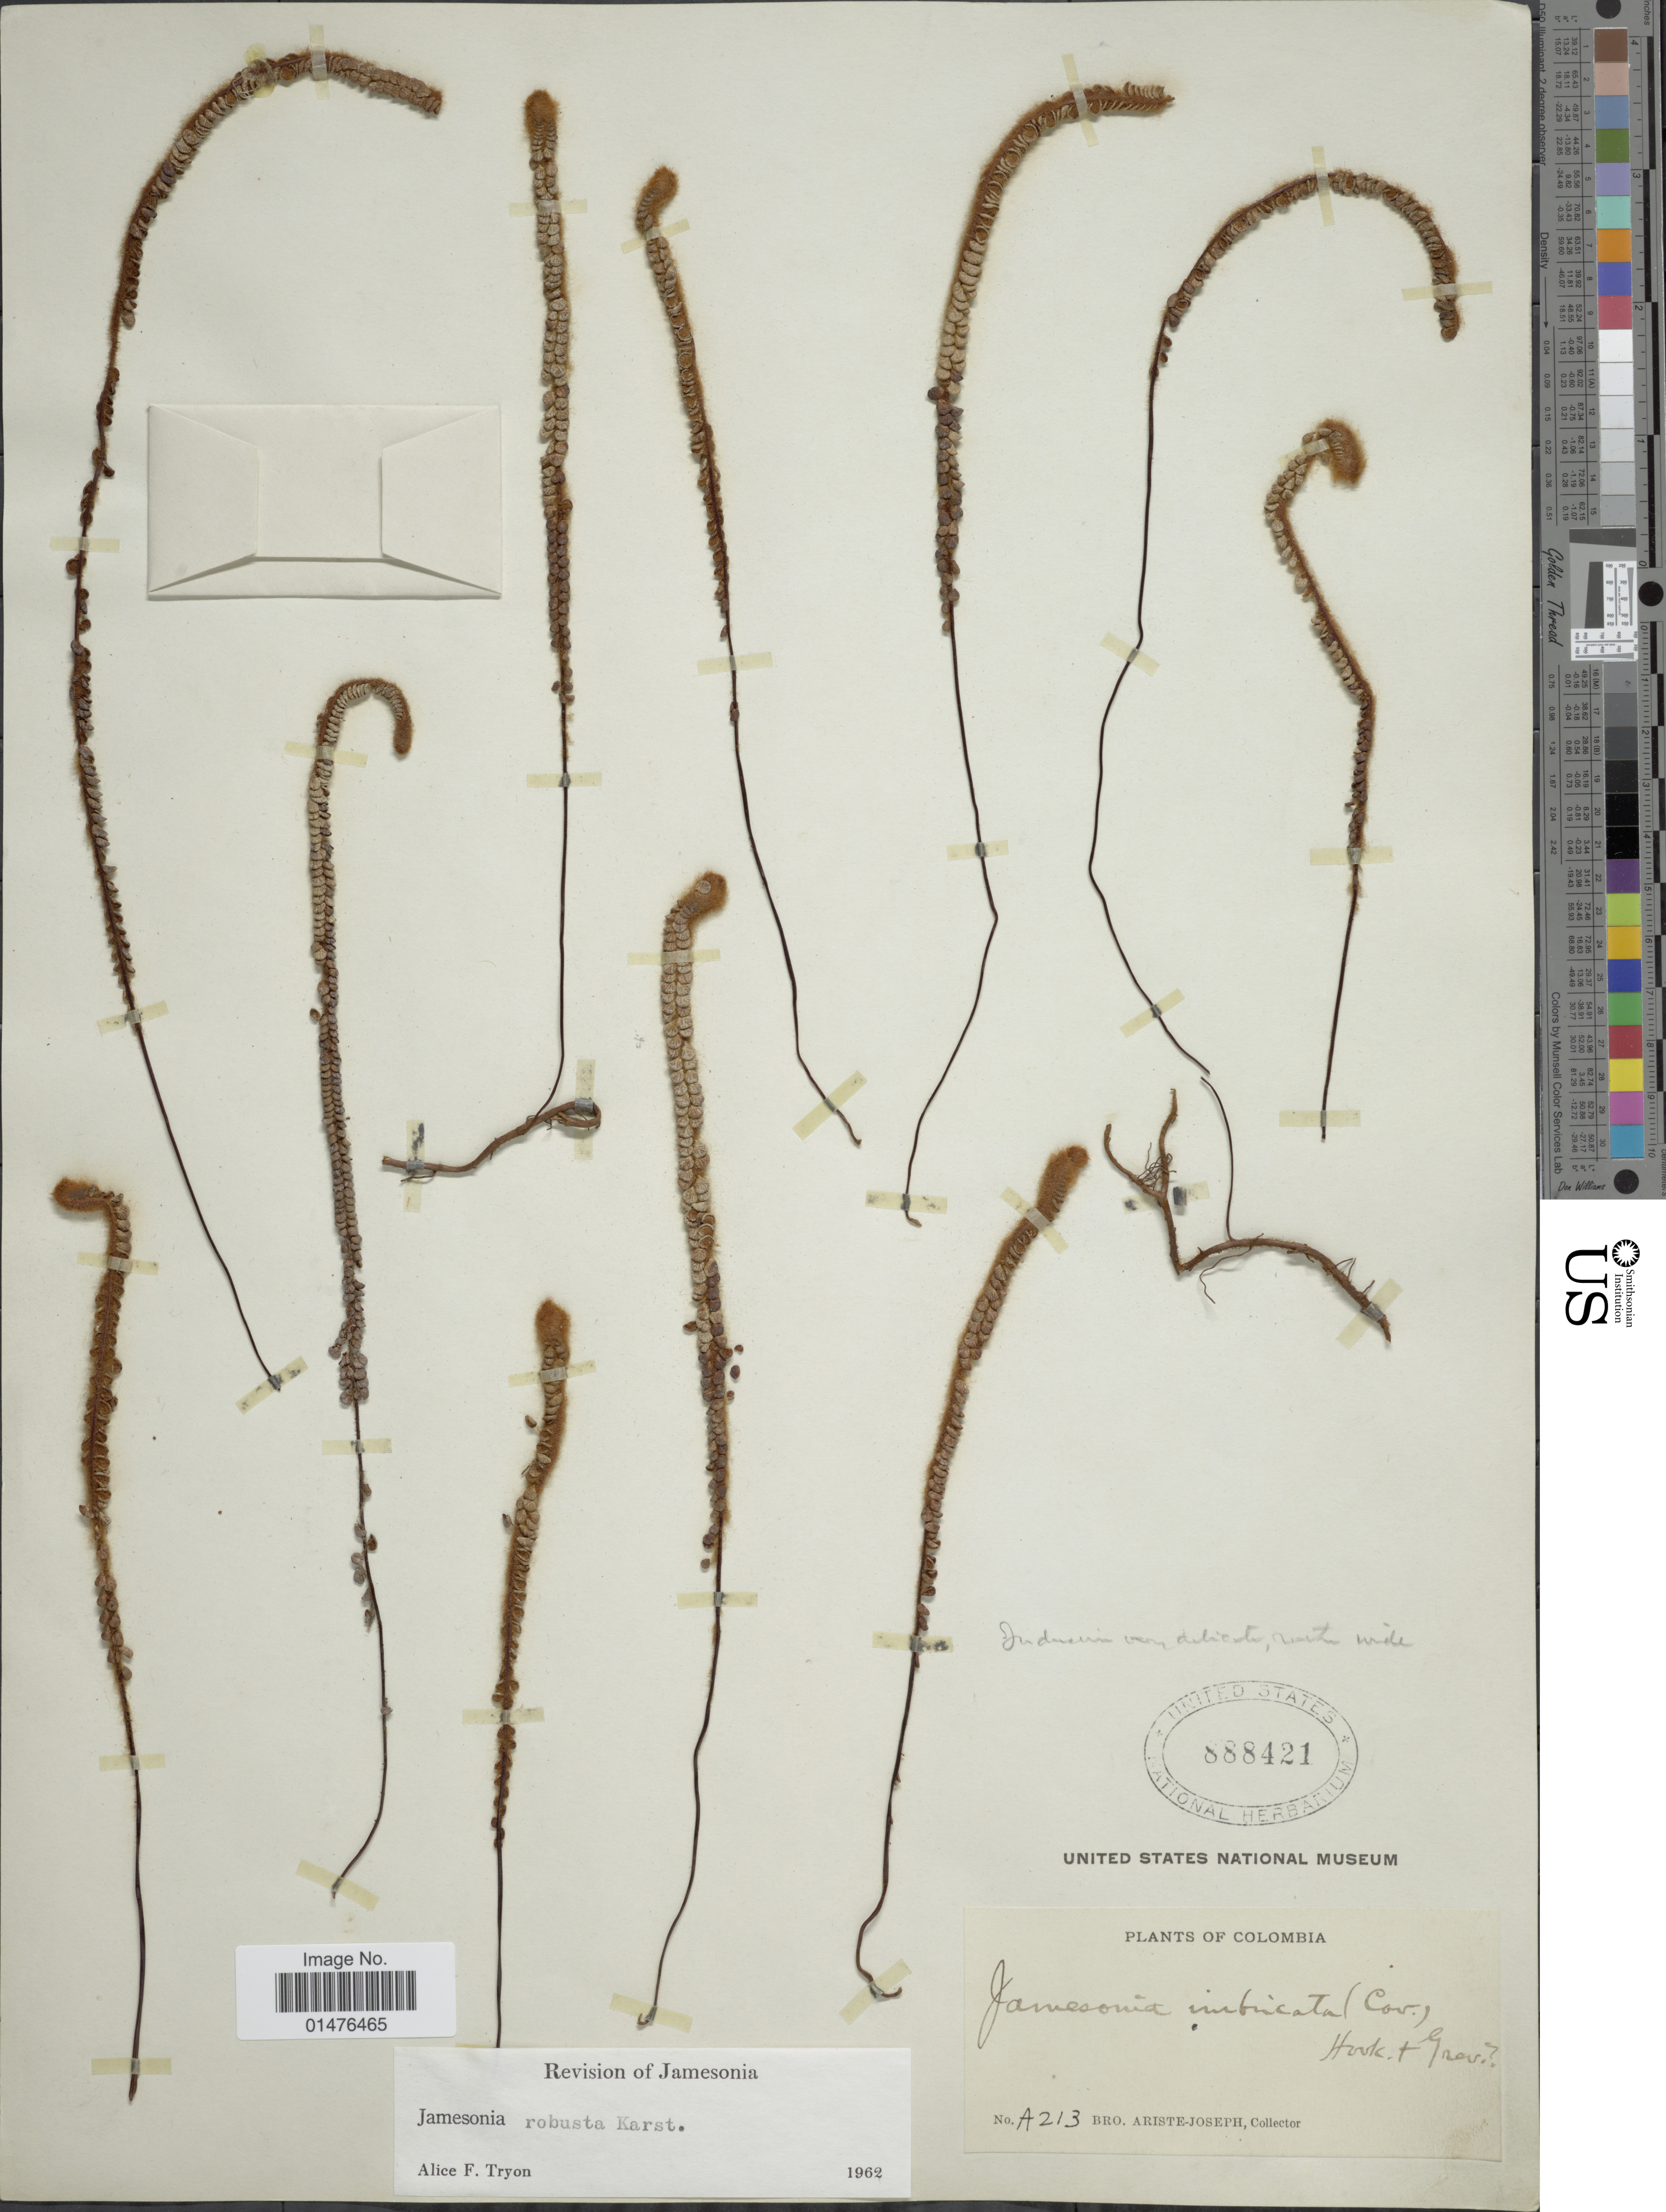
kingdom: Plantae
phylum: Tracheophyta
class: Polypodiopsida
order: Polypodiales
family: Pteridaceae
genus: Jamesonia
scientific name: Jamesonia robusta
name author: H. Karst.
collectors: Bro. Ariste-Joseph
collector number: A213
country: Colombia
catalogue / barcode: US 888421